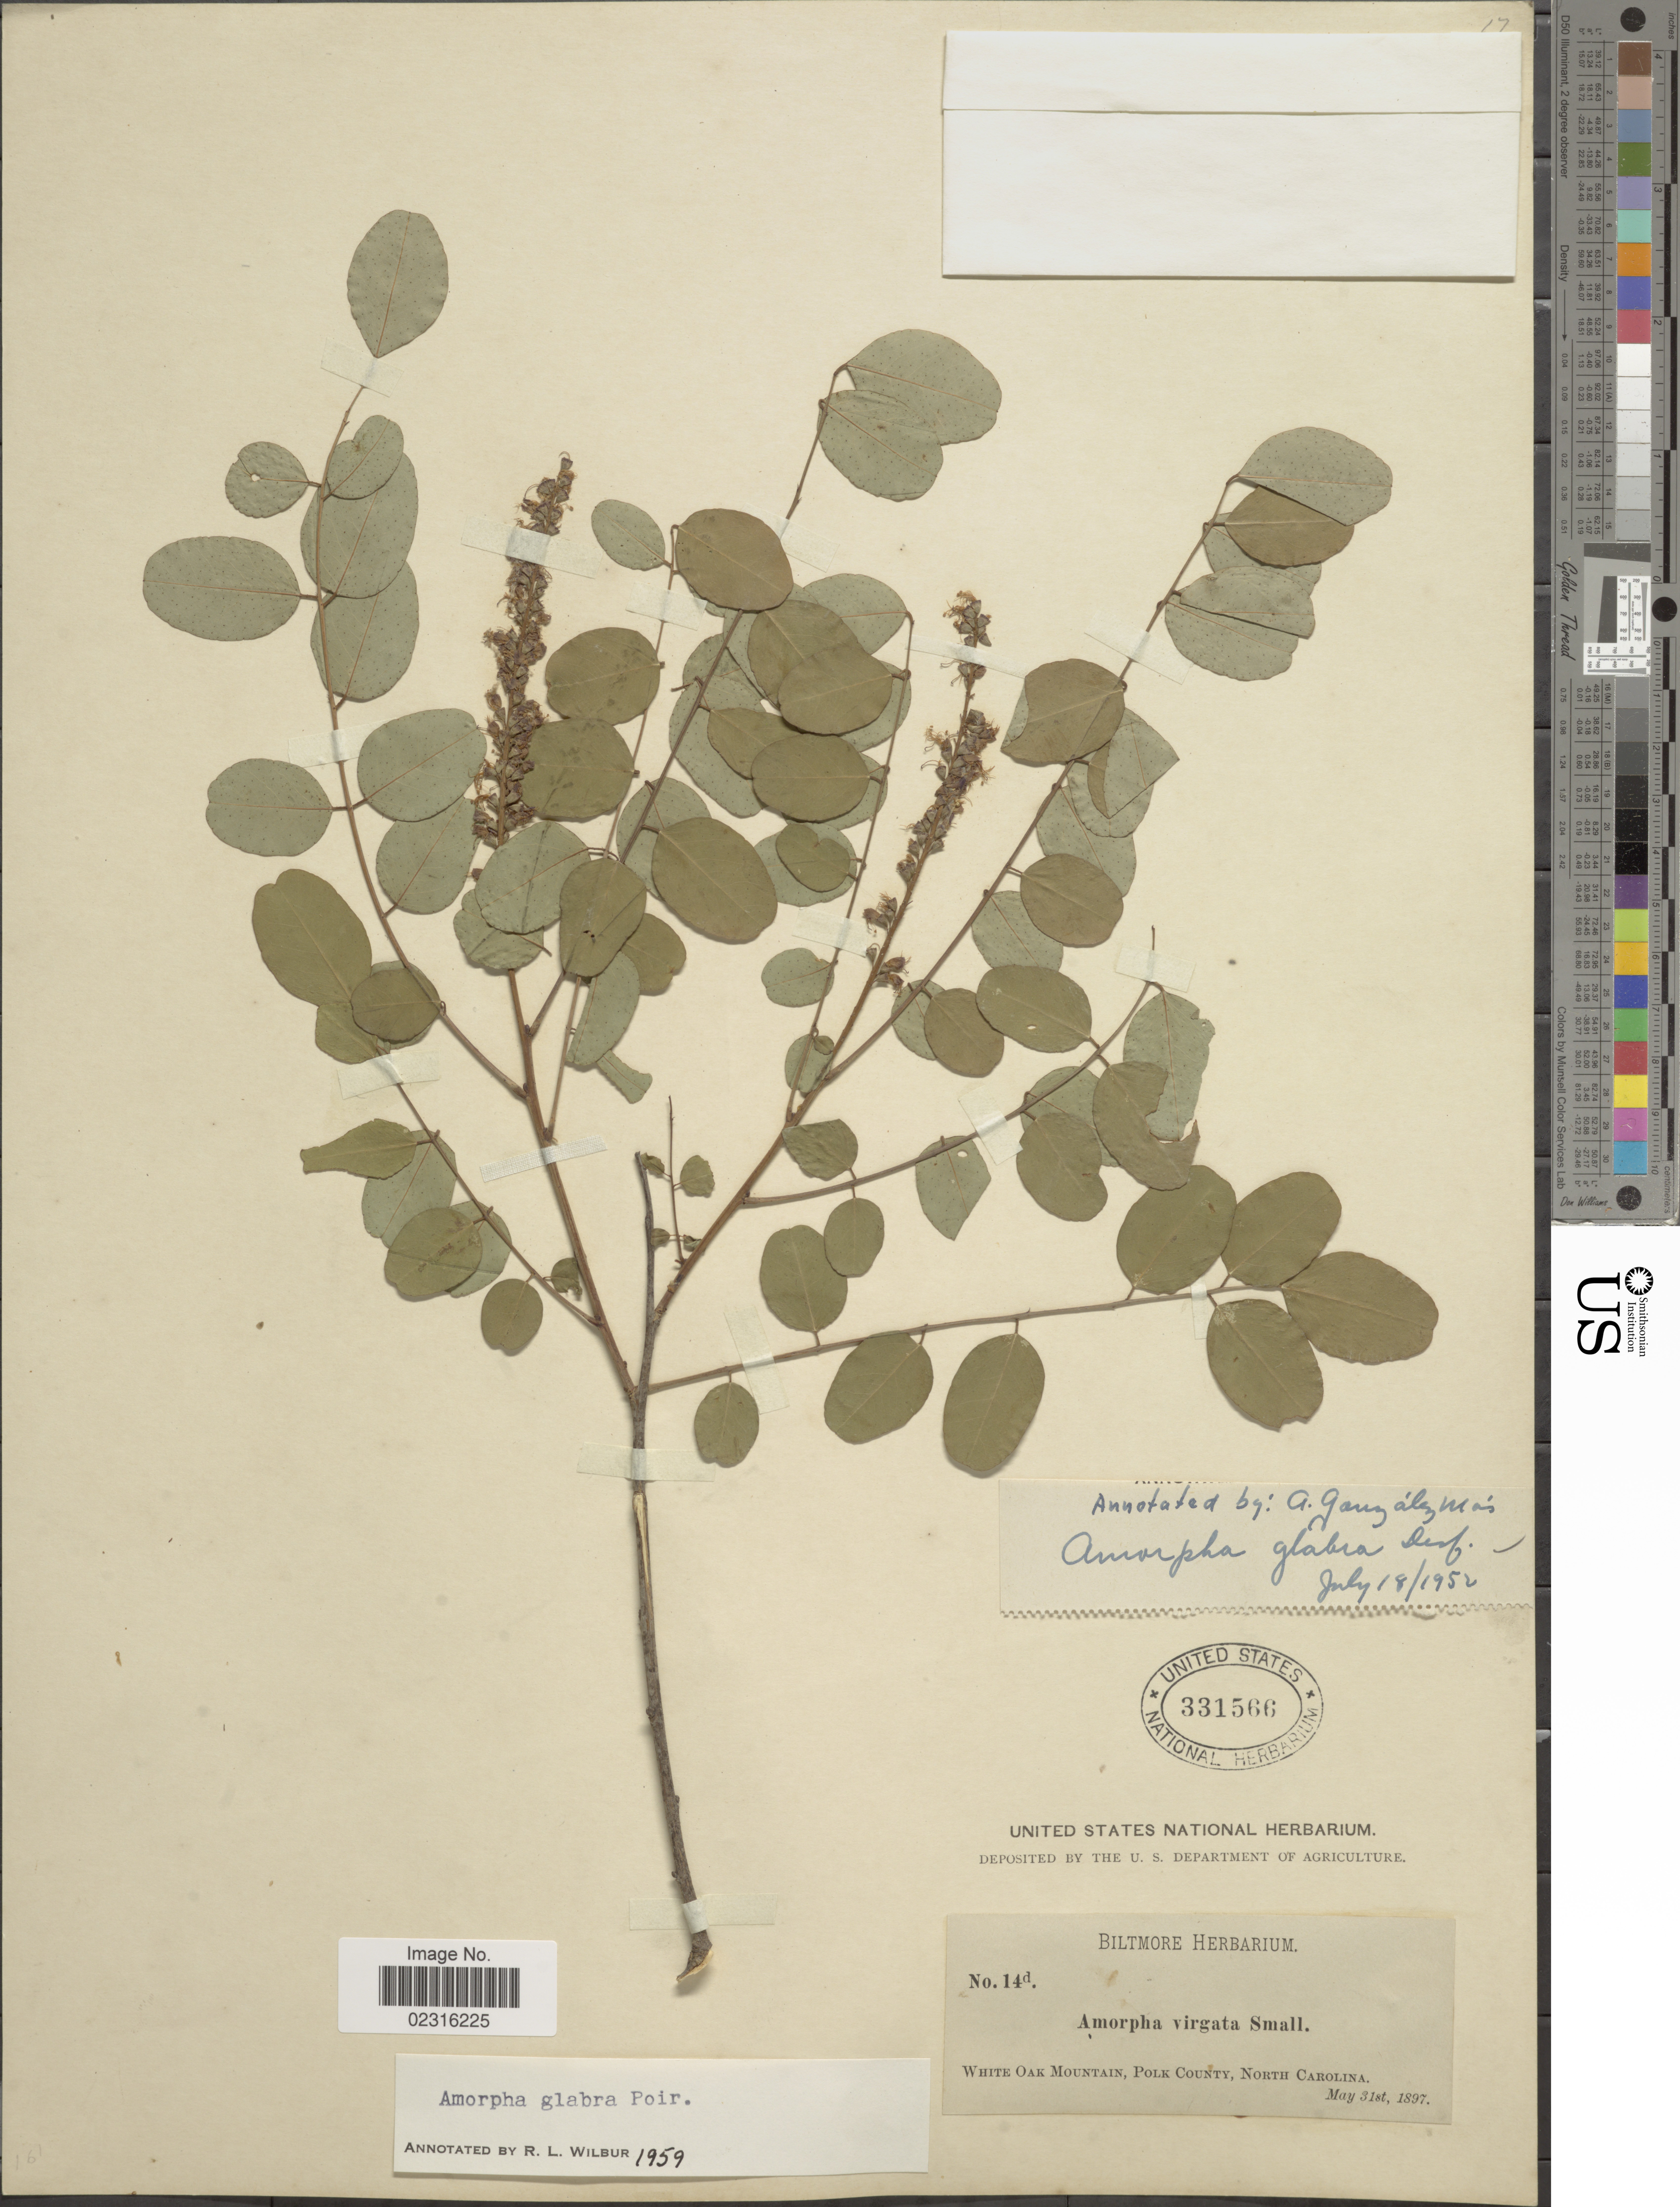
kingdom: Plantae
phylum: Tracheophyta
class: Magnoliopsida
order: Fabales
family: Fabaceae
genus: Amorpha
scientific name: Amorpha glabra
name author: (Pers.) Poir.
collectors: ex herb. Biltmore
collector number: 14d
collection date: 1897-05-31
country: United States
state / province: North Carolina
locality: White Oak Mountains, Polk County.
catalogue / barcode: US 331566